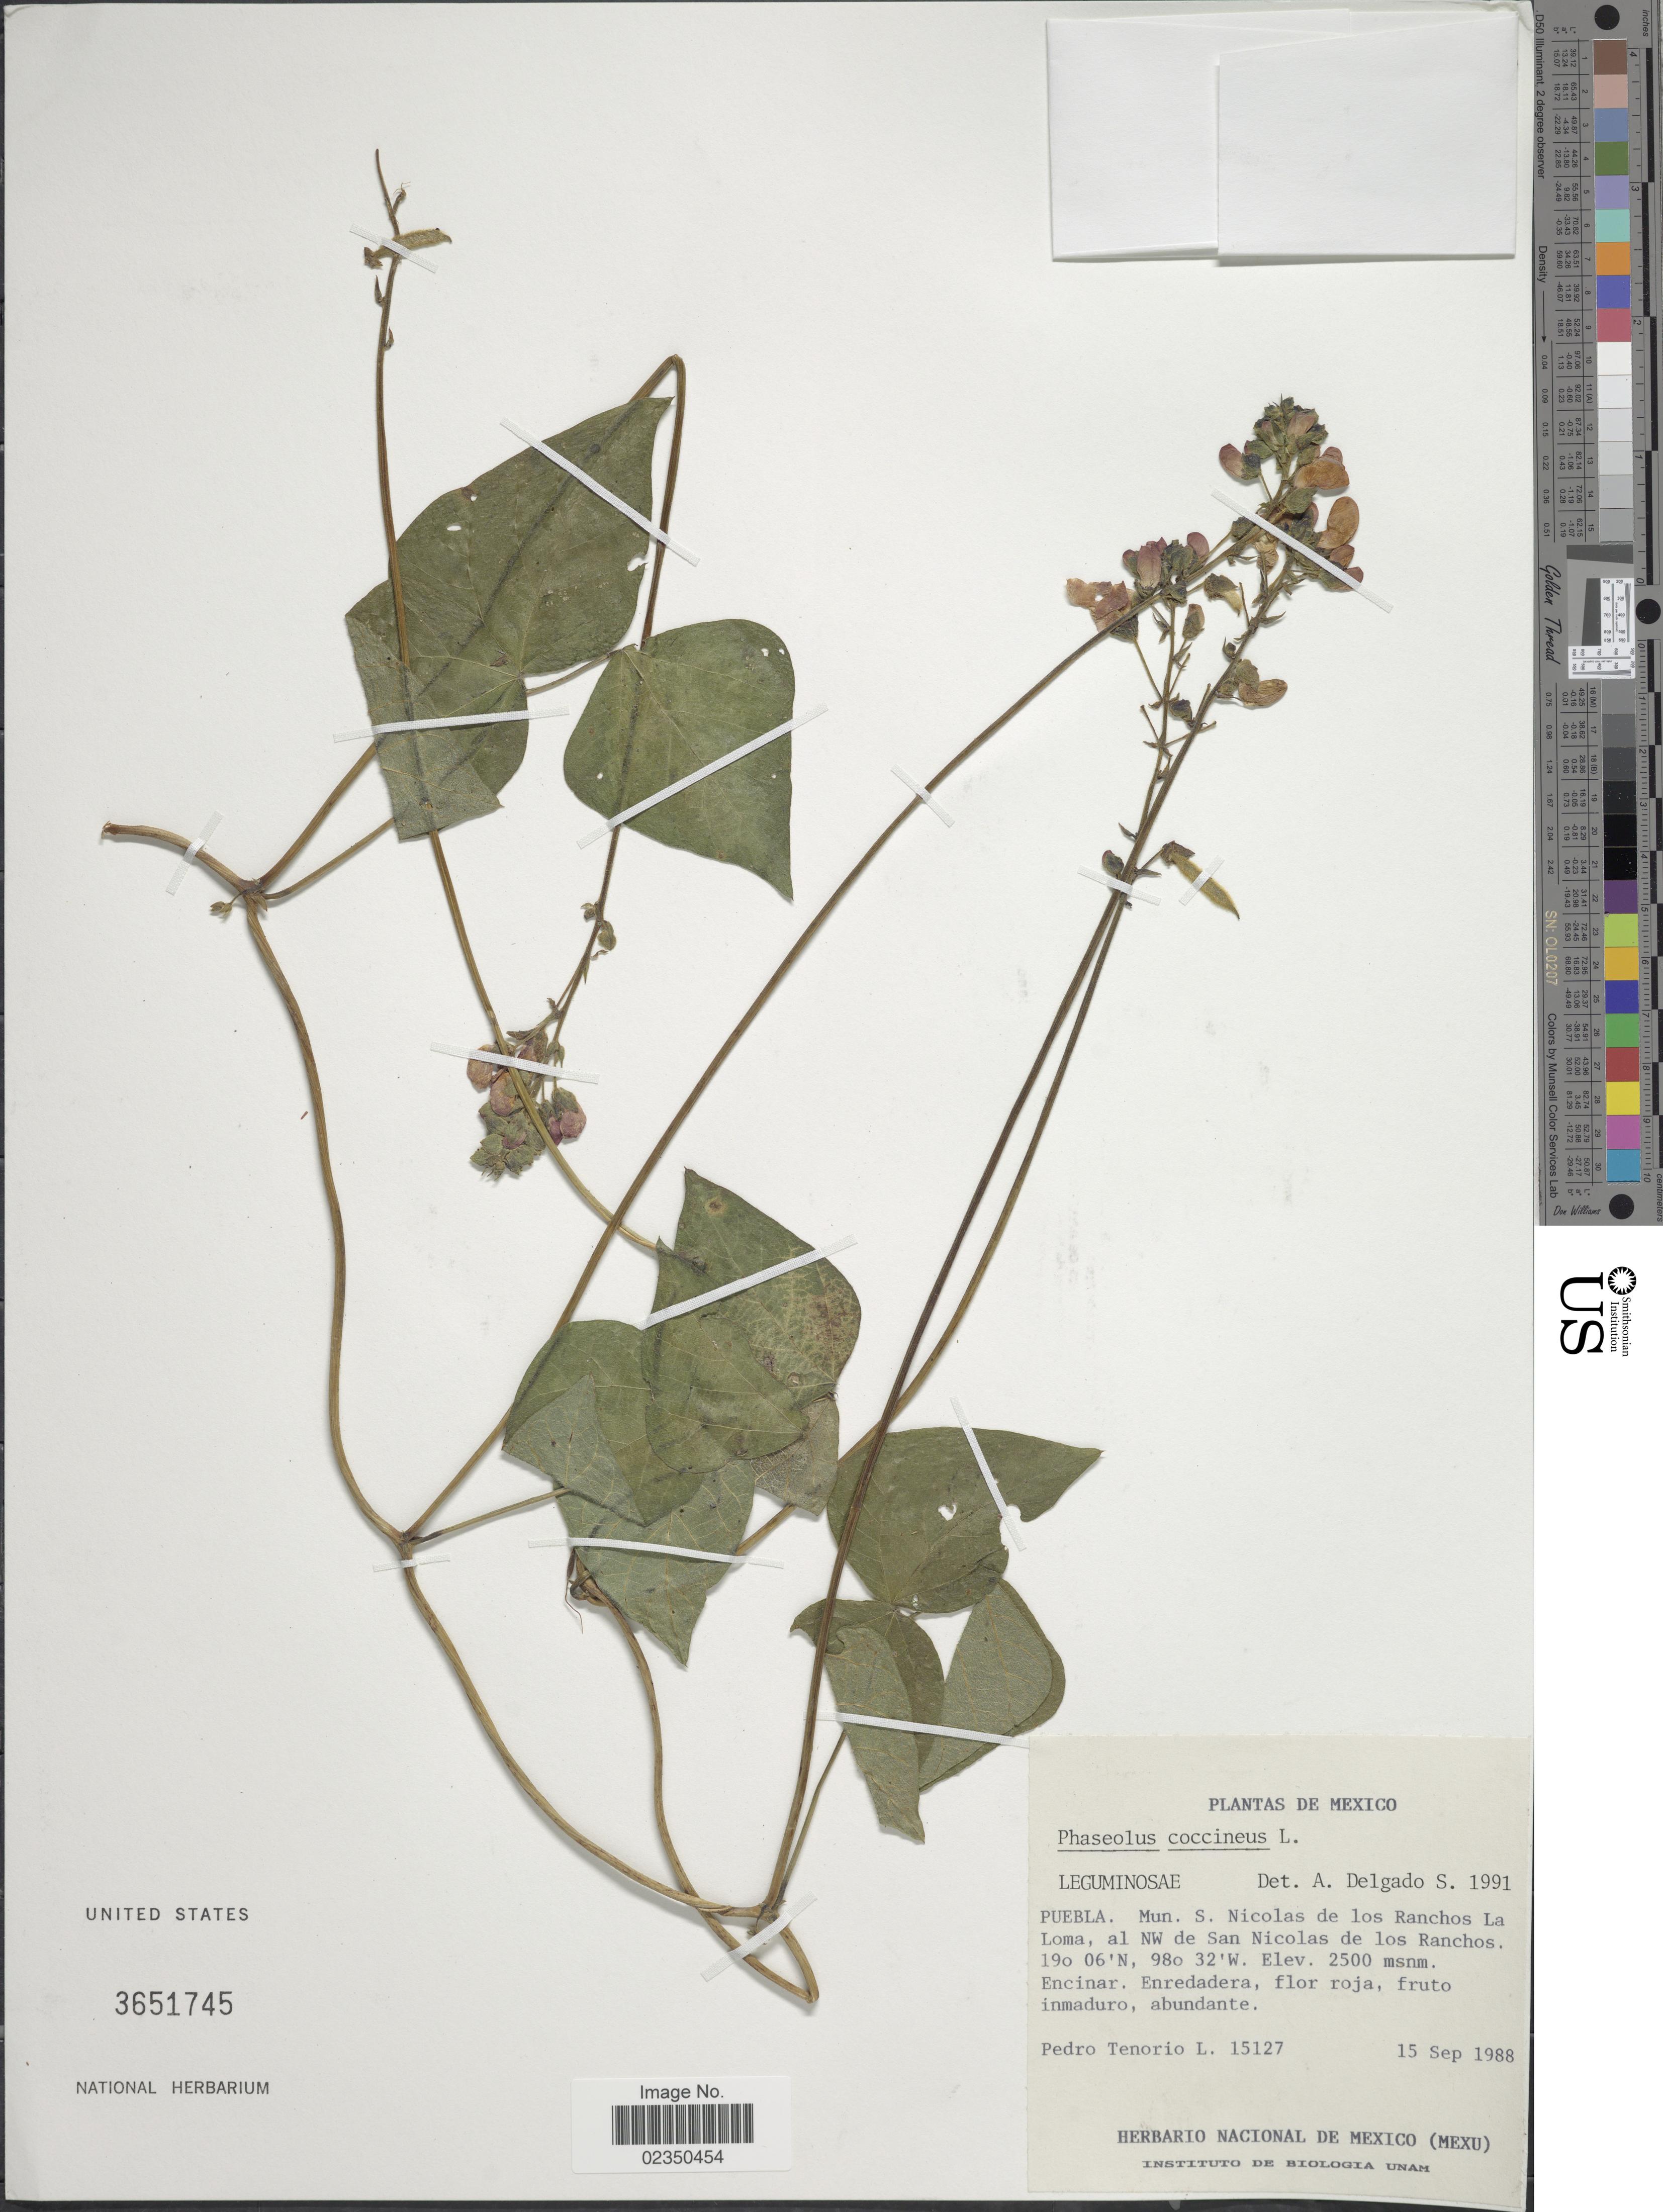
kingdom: Plantae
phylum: Tracheophyta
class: Magnoliopsida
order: Fabales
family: Fabaceae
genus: Phaseolus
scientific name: Phaseolus coccineus var. coccineus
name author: L.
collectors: P. Tenorio L.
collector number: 15127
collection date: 1988-09-15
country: Mexico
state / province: Puebla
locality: Mun. S. Nicolas de los Ranchos La Loma, al NW de San Nicolas de los Ranchos.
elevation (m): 2500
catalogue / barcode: US 3651745